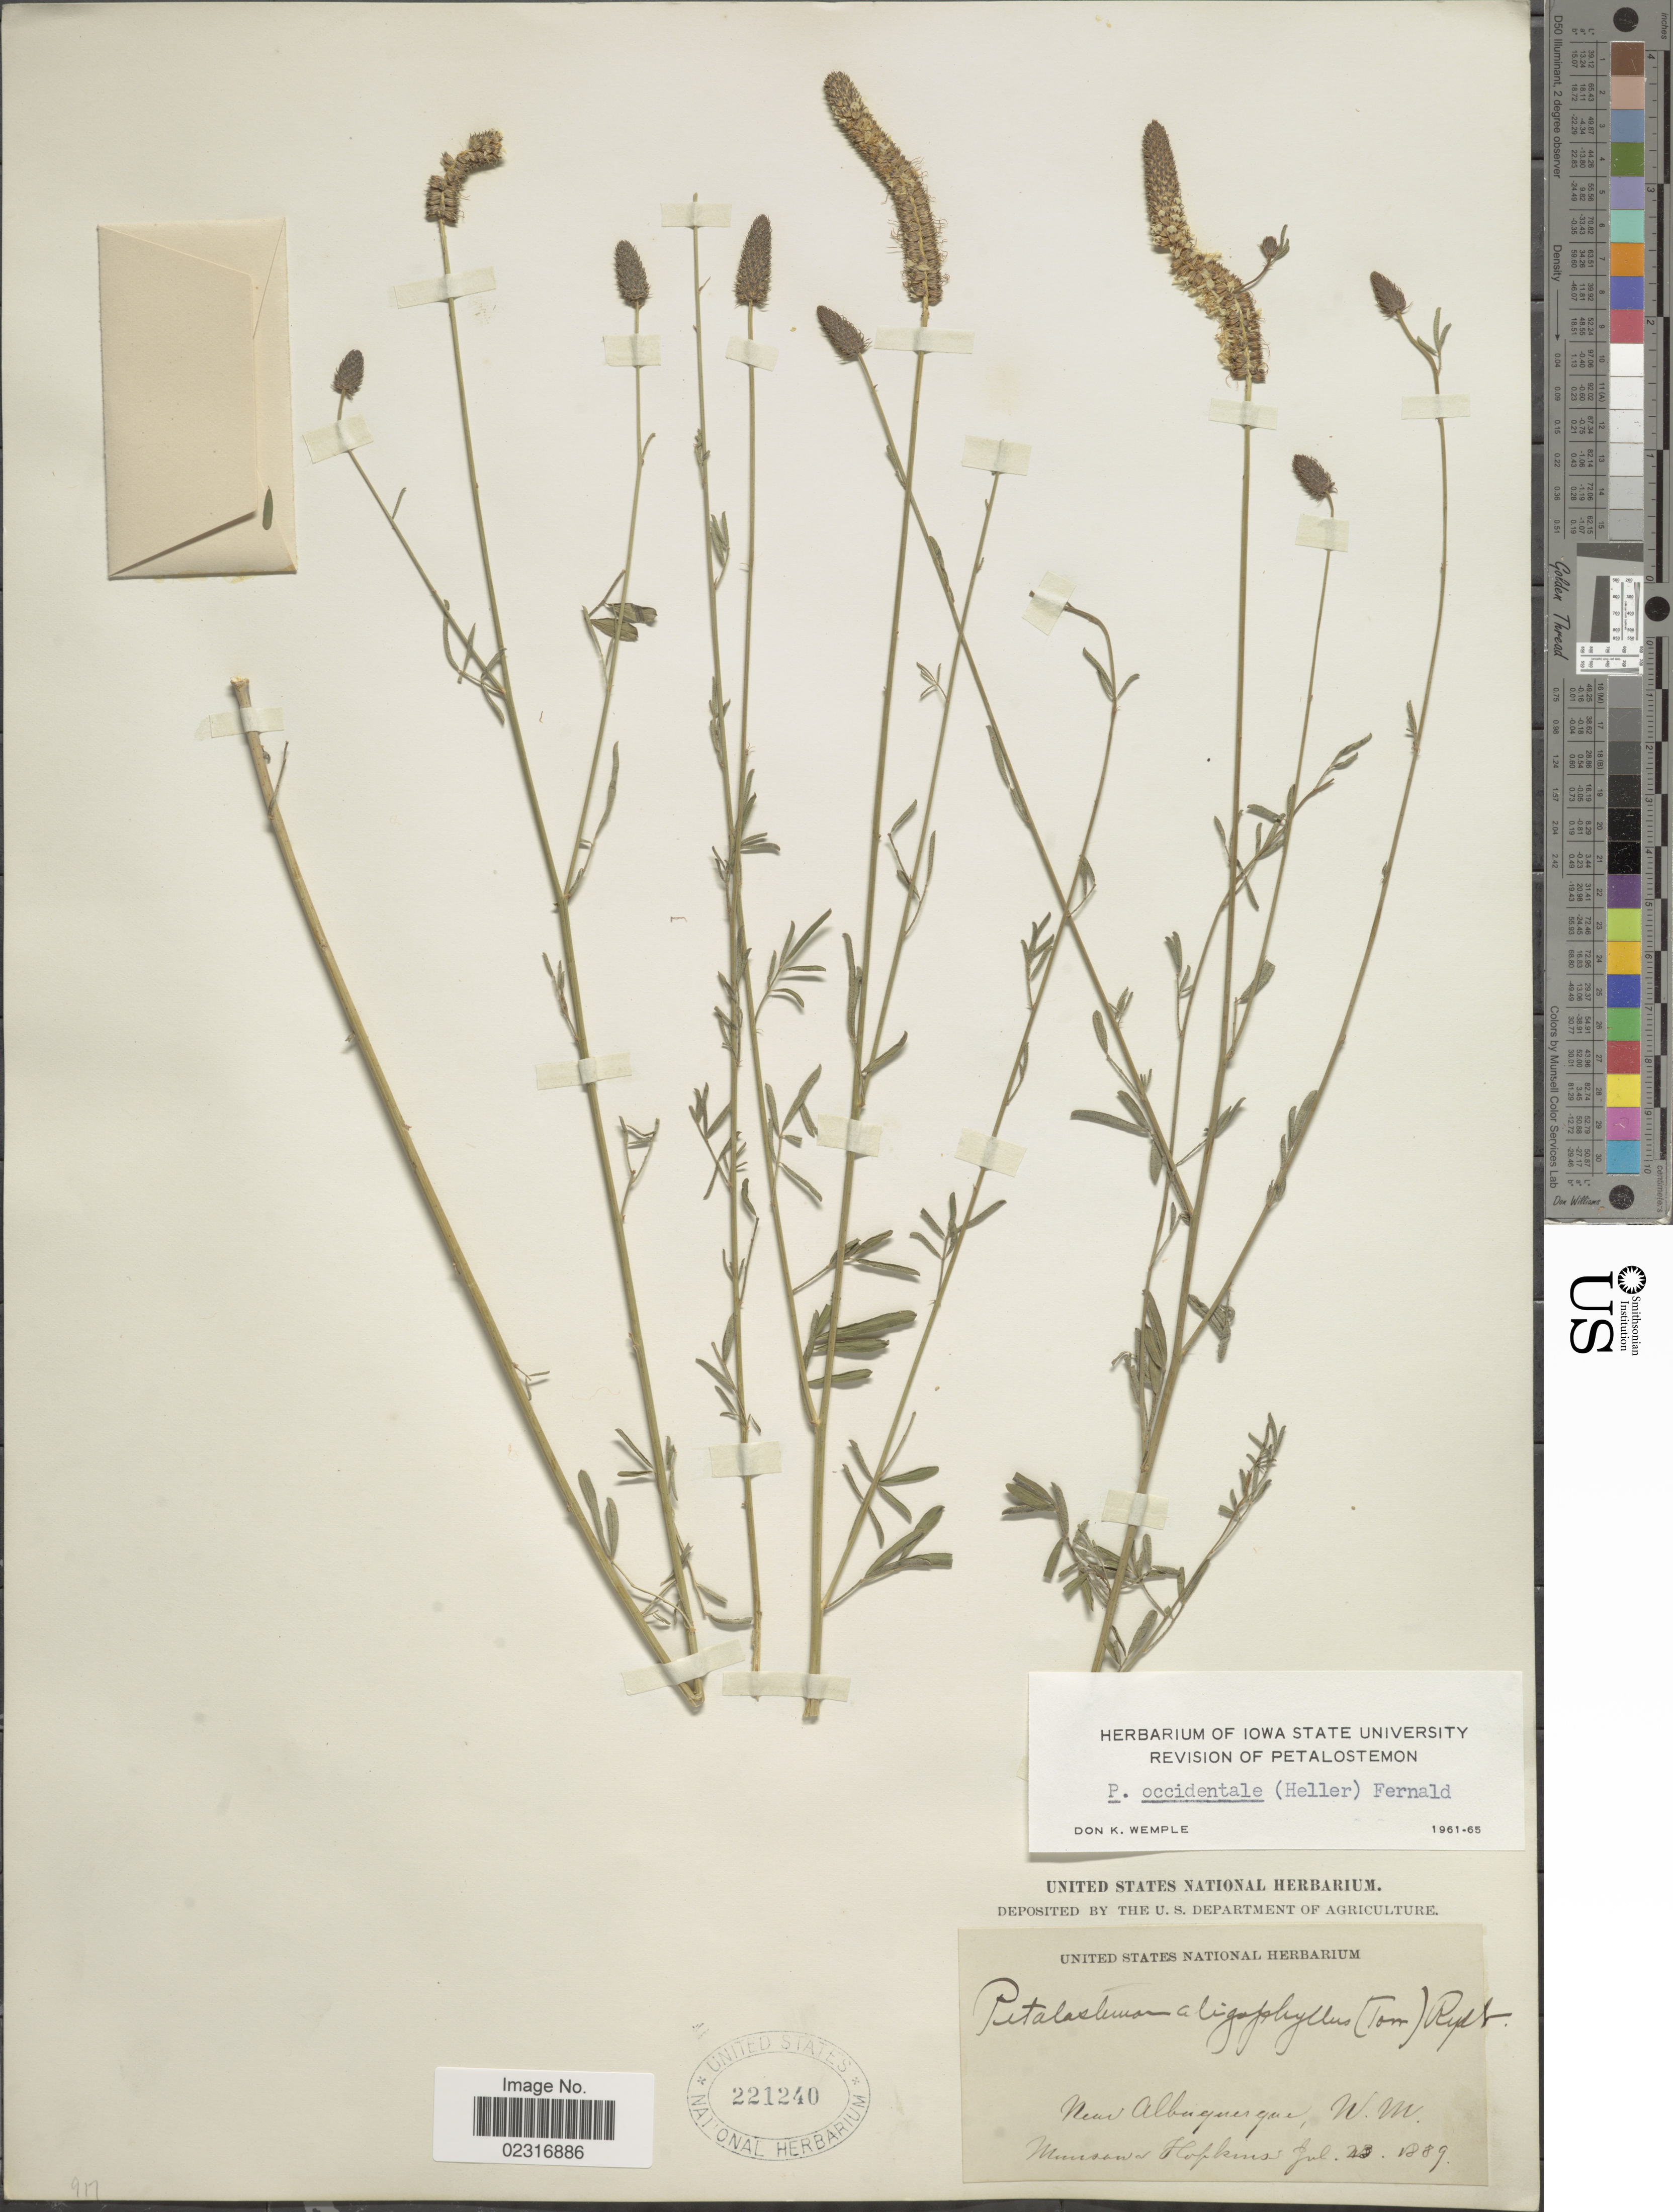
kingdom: Plantae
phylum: Tracheophyta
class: Magnoliopsida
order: Fabales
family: Fabaceae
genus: Dalea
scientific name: Dalea candida var. oligophylla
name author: (Torr) Shinners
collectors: M. Hopkins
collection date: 1889-07-13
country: United States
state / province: New Mexico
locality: New Albuquerque, N. M.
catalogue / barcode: US 221240